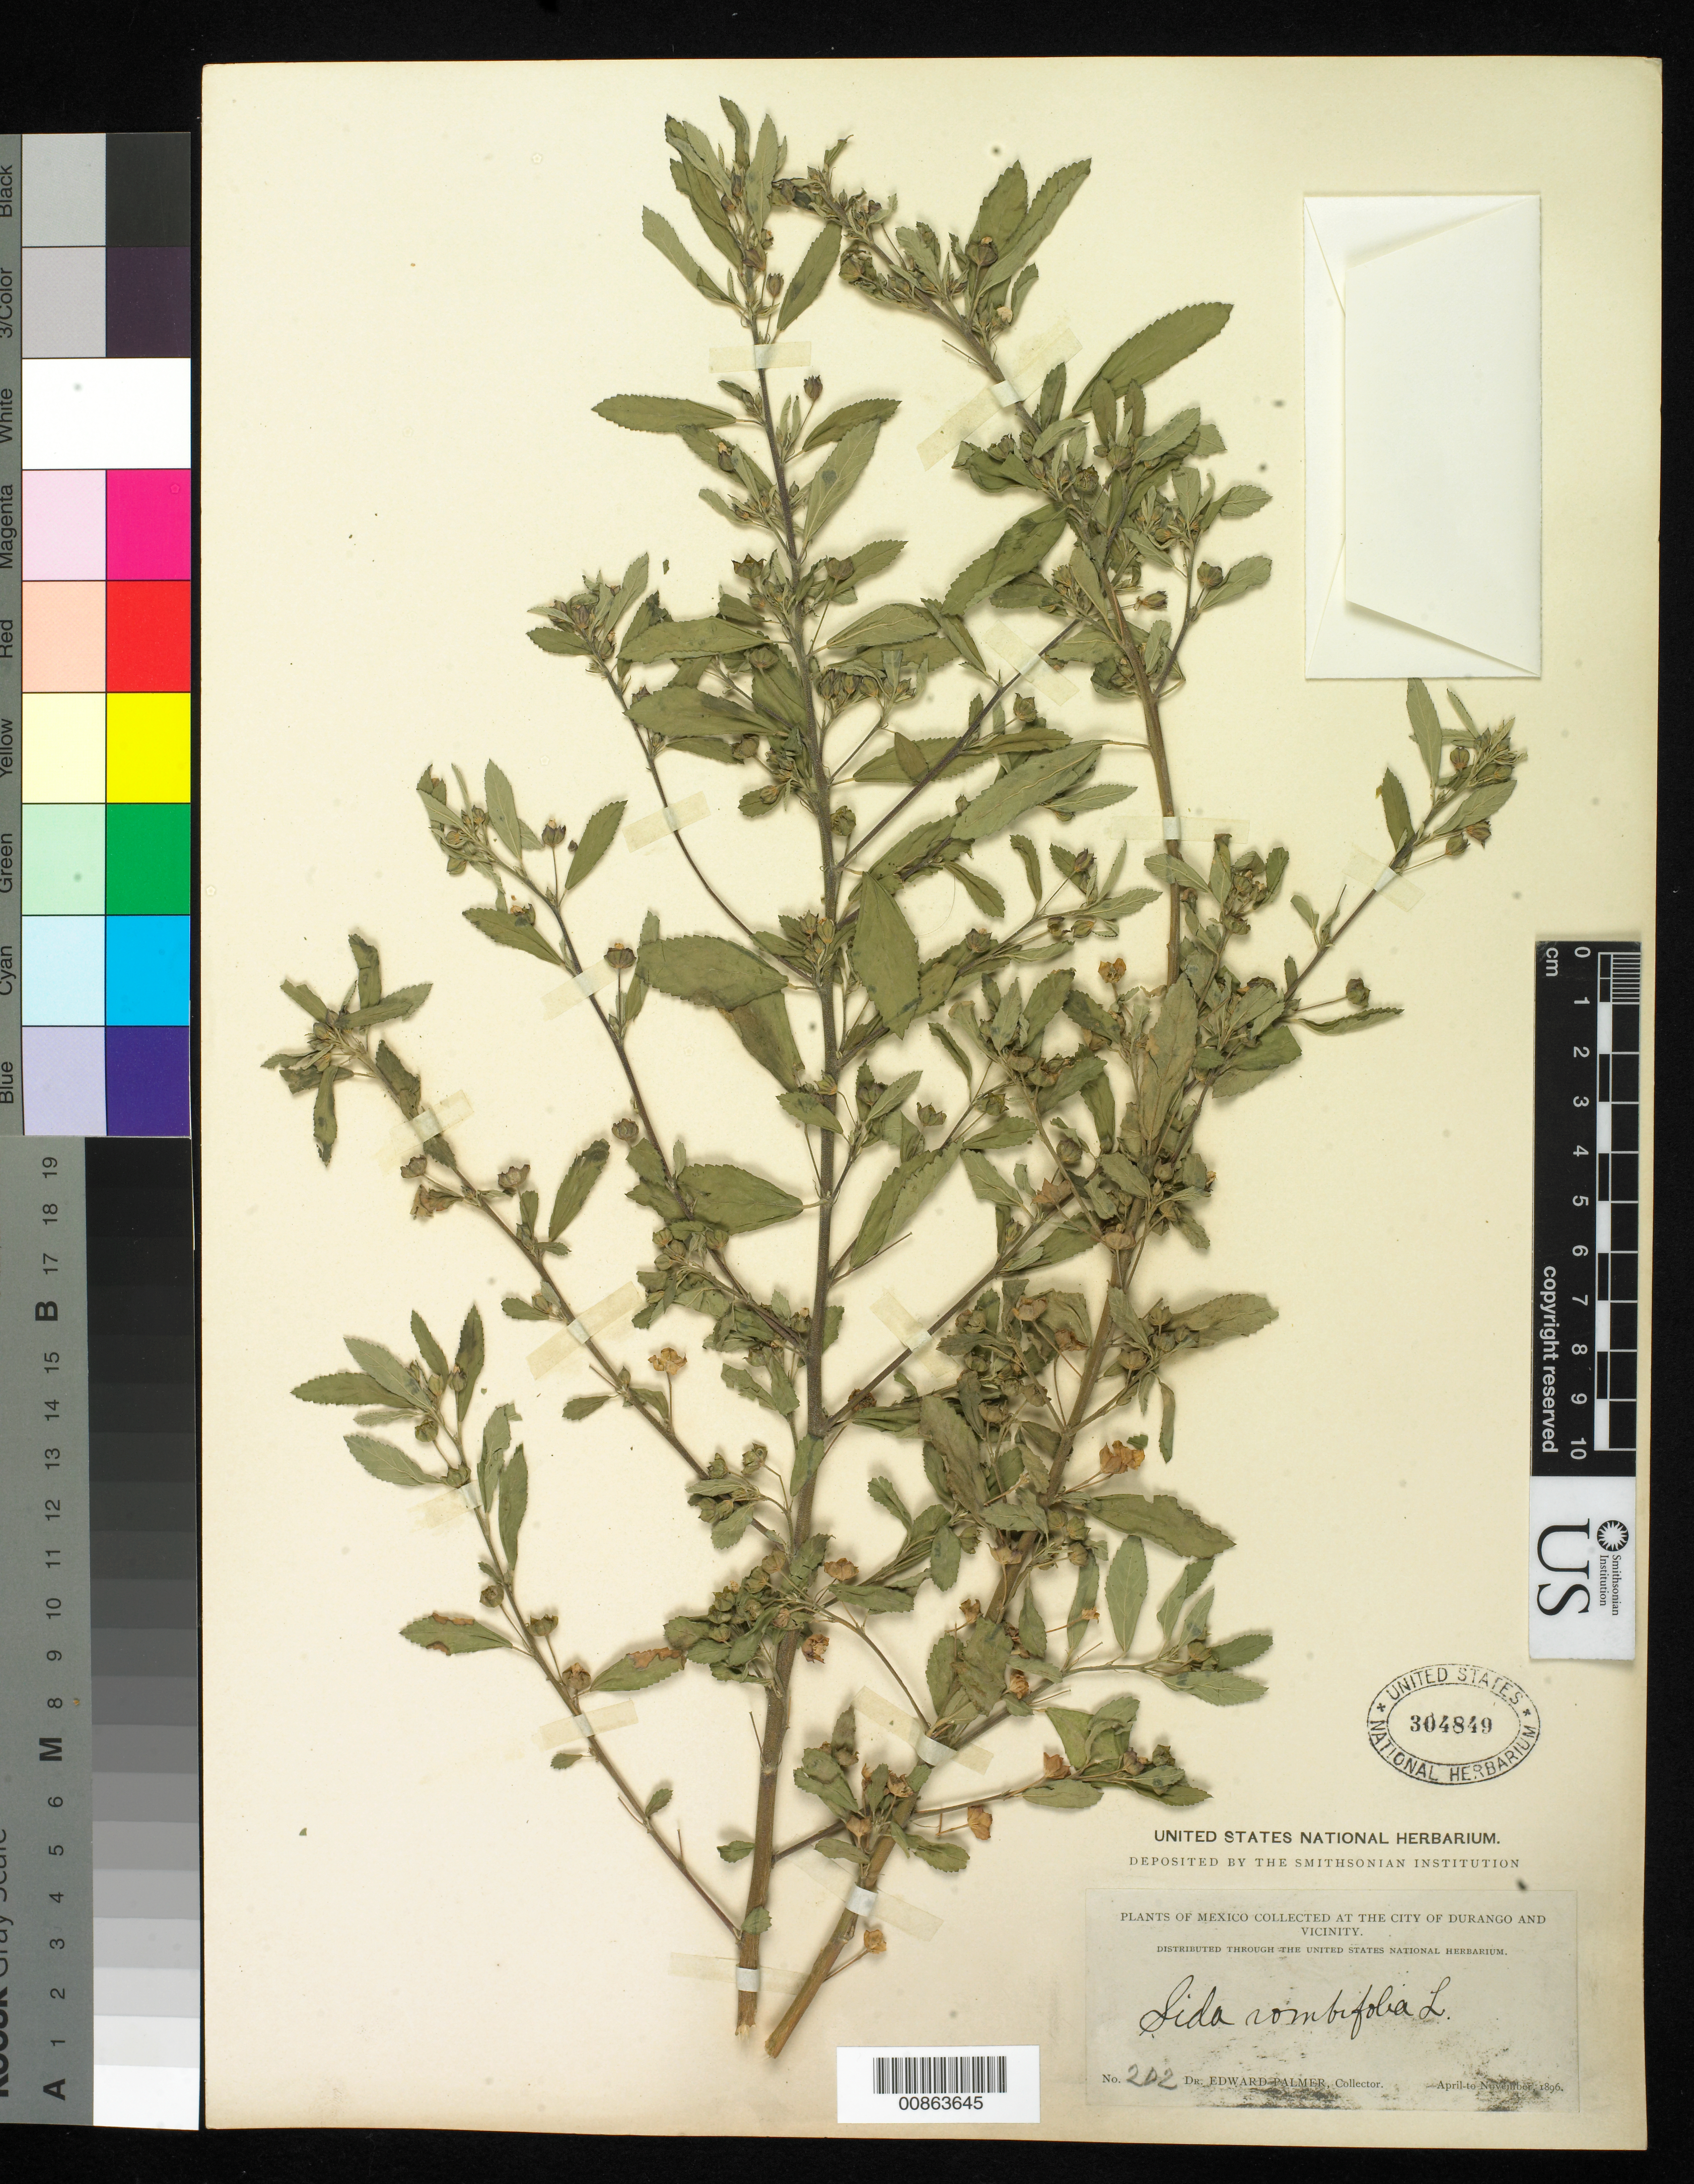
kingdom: Plantae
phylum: Tracheophyta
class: Magnoliopsida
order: Malvales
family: Malvaceae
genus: Sida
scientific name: Sida rhombifolia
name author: L.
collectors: E. Palmer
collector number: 202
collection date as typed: Apr 1896 to -- Nov 1896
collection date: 1896-04/1896-11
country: Mexico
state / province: Durango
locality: City of Durango and vicinity.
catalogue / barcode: US 304849